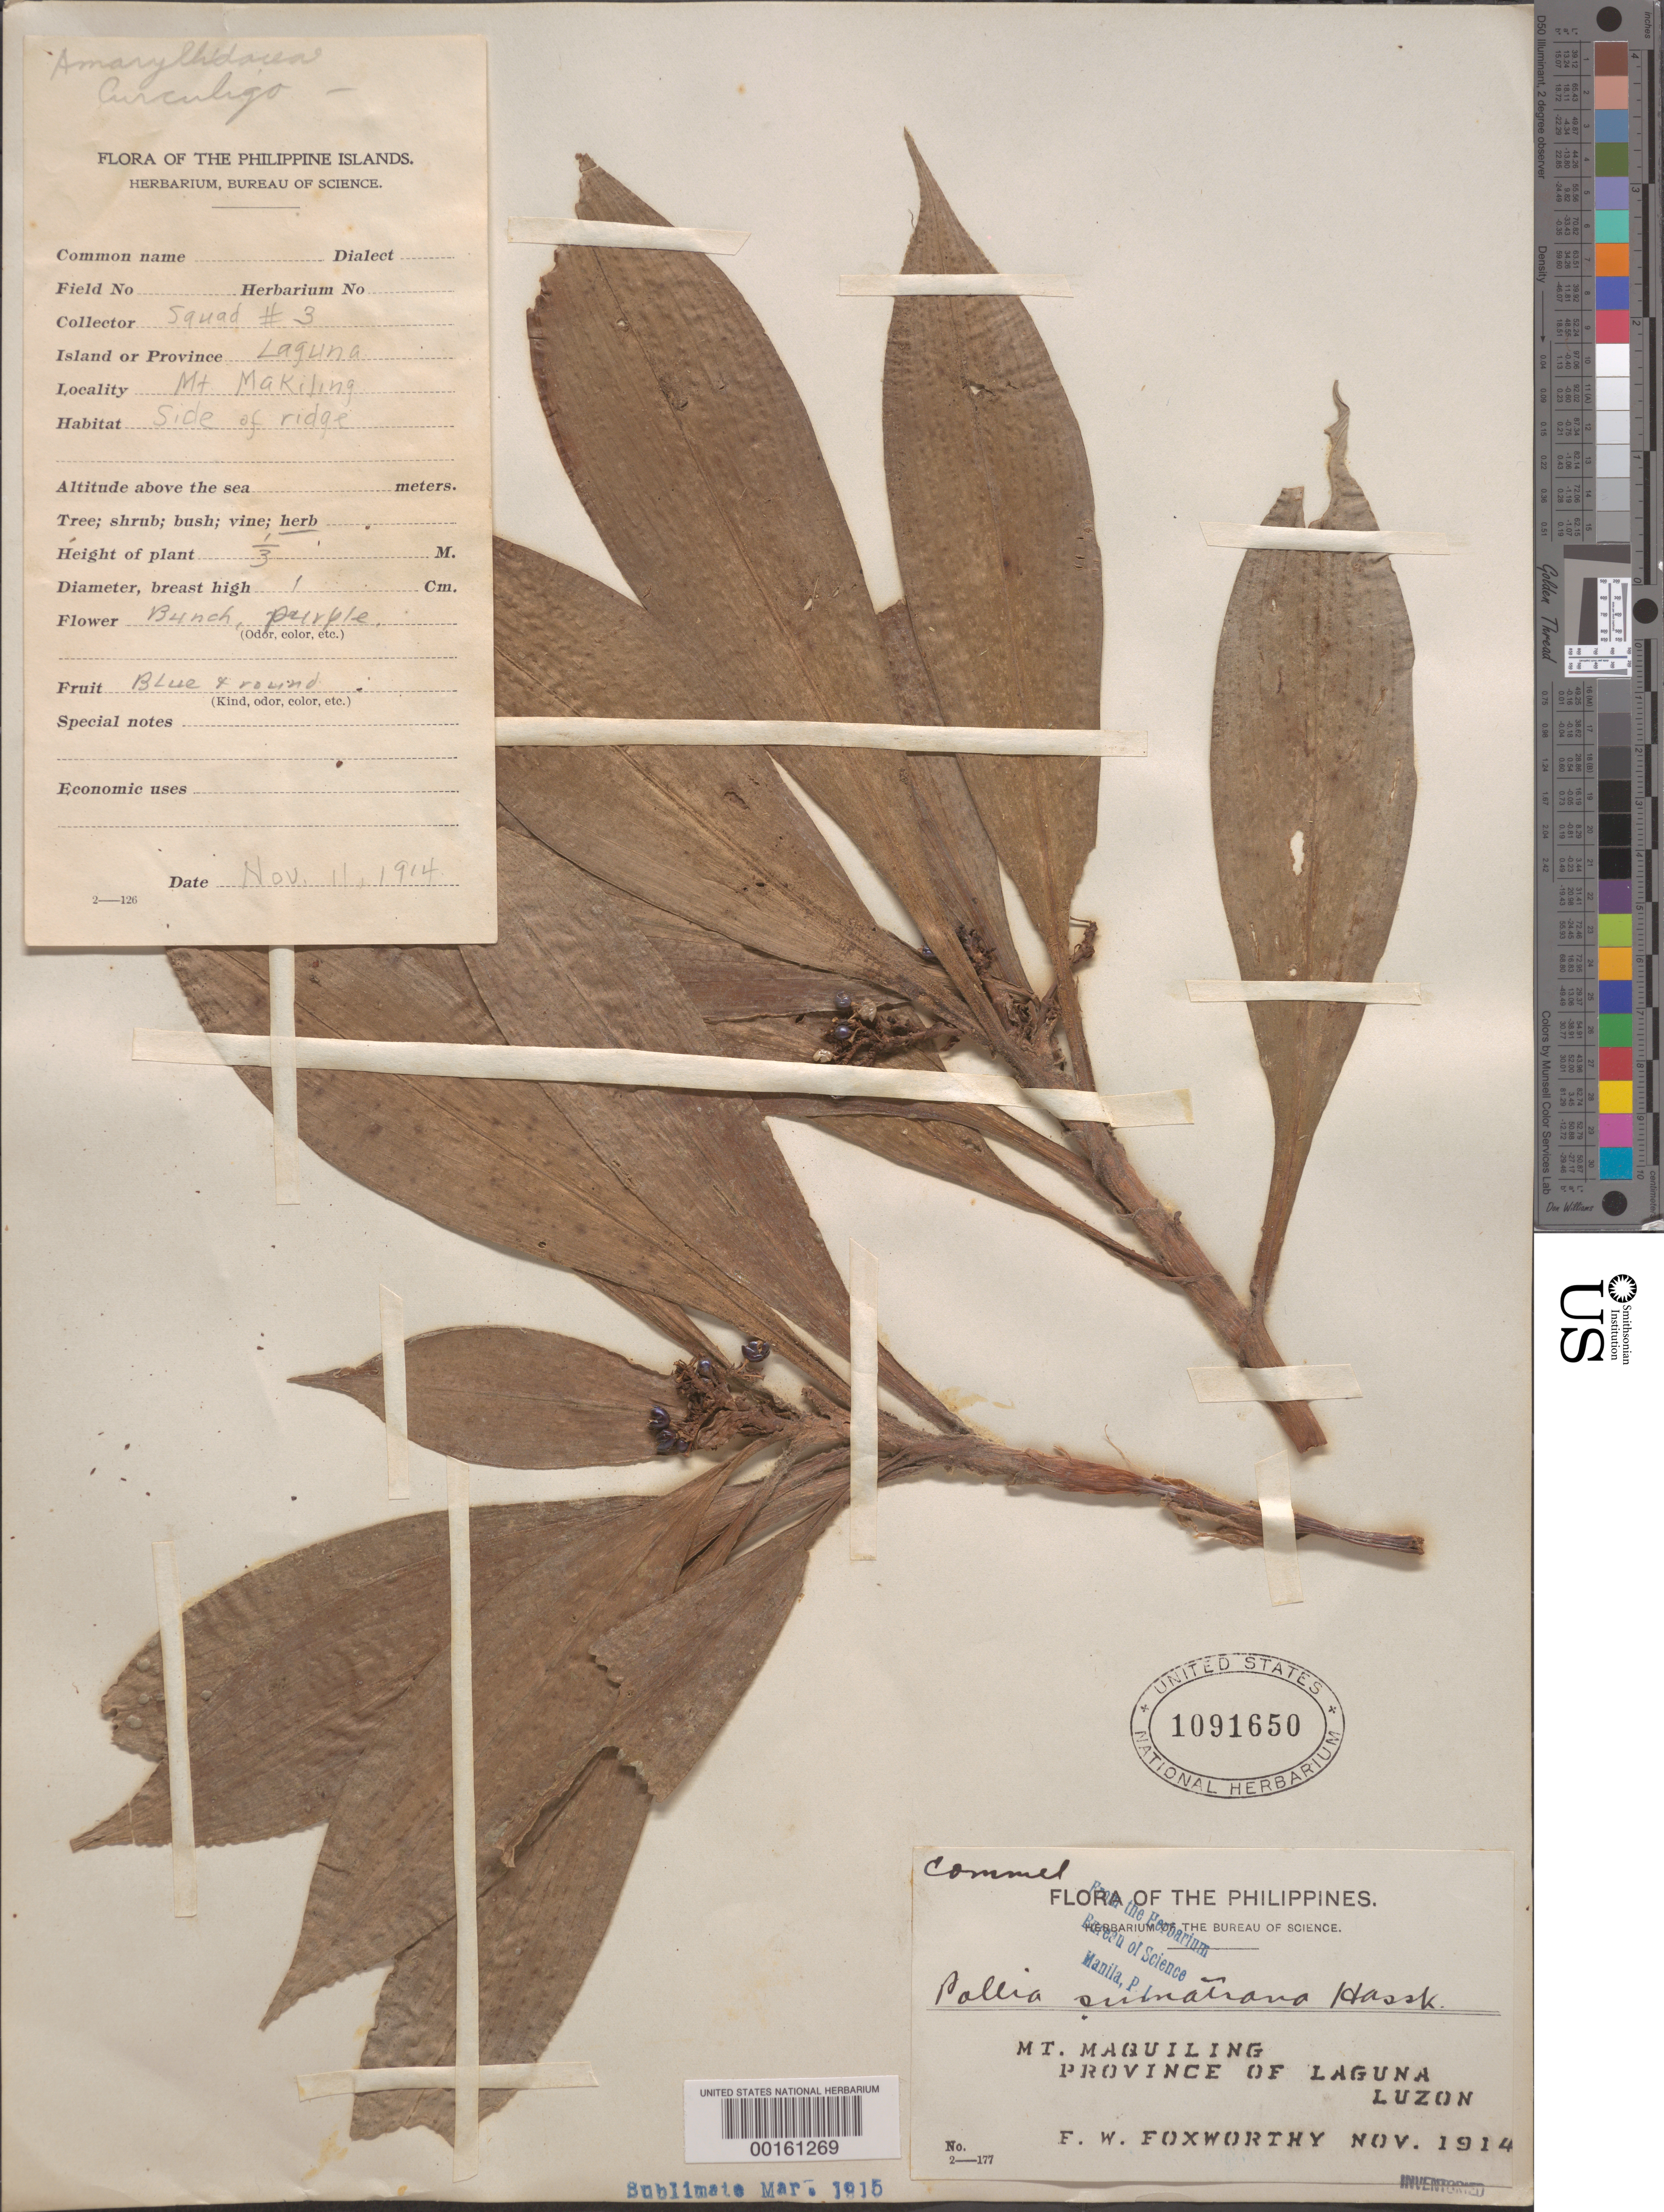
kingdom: Plantae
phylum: Tracheophyta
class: Liliopsida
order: Commelinales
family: Commelinaceae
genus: Pollia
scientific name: Pollia sumatrana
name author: Hassk.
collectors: F. W. Foxworthy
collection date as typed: Nov 1914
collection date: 1914-11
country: Philippines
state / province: Calabarzon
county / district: Laguna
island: Luzon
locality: Mt. Maquiling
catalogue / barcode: US 1091650